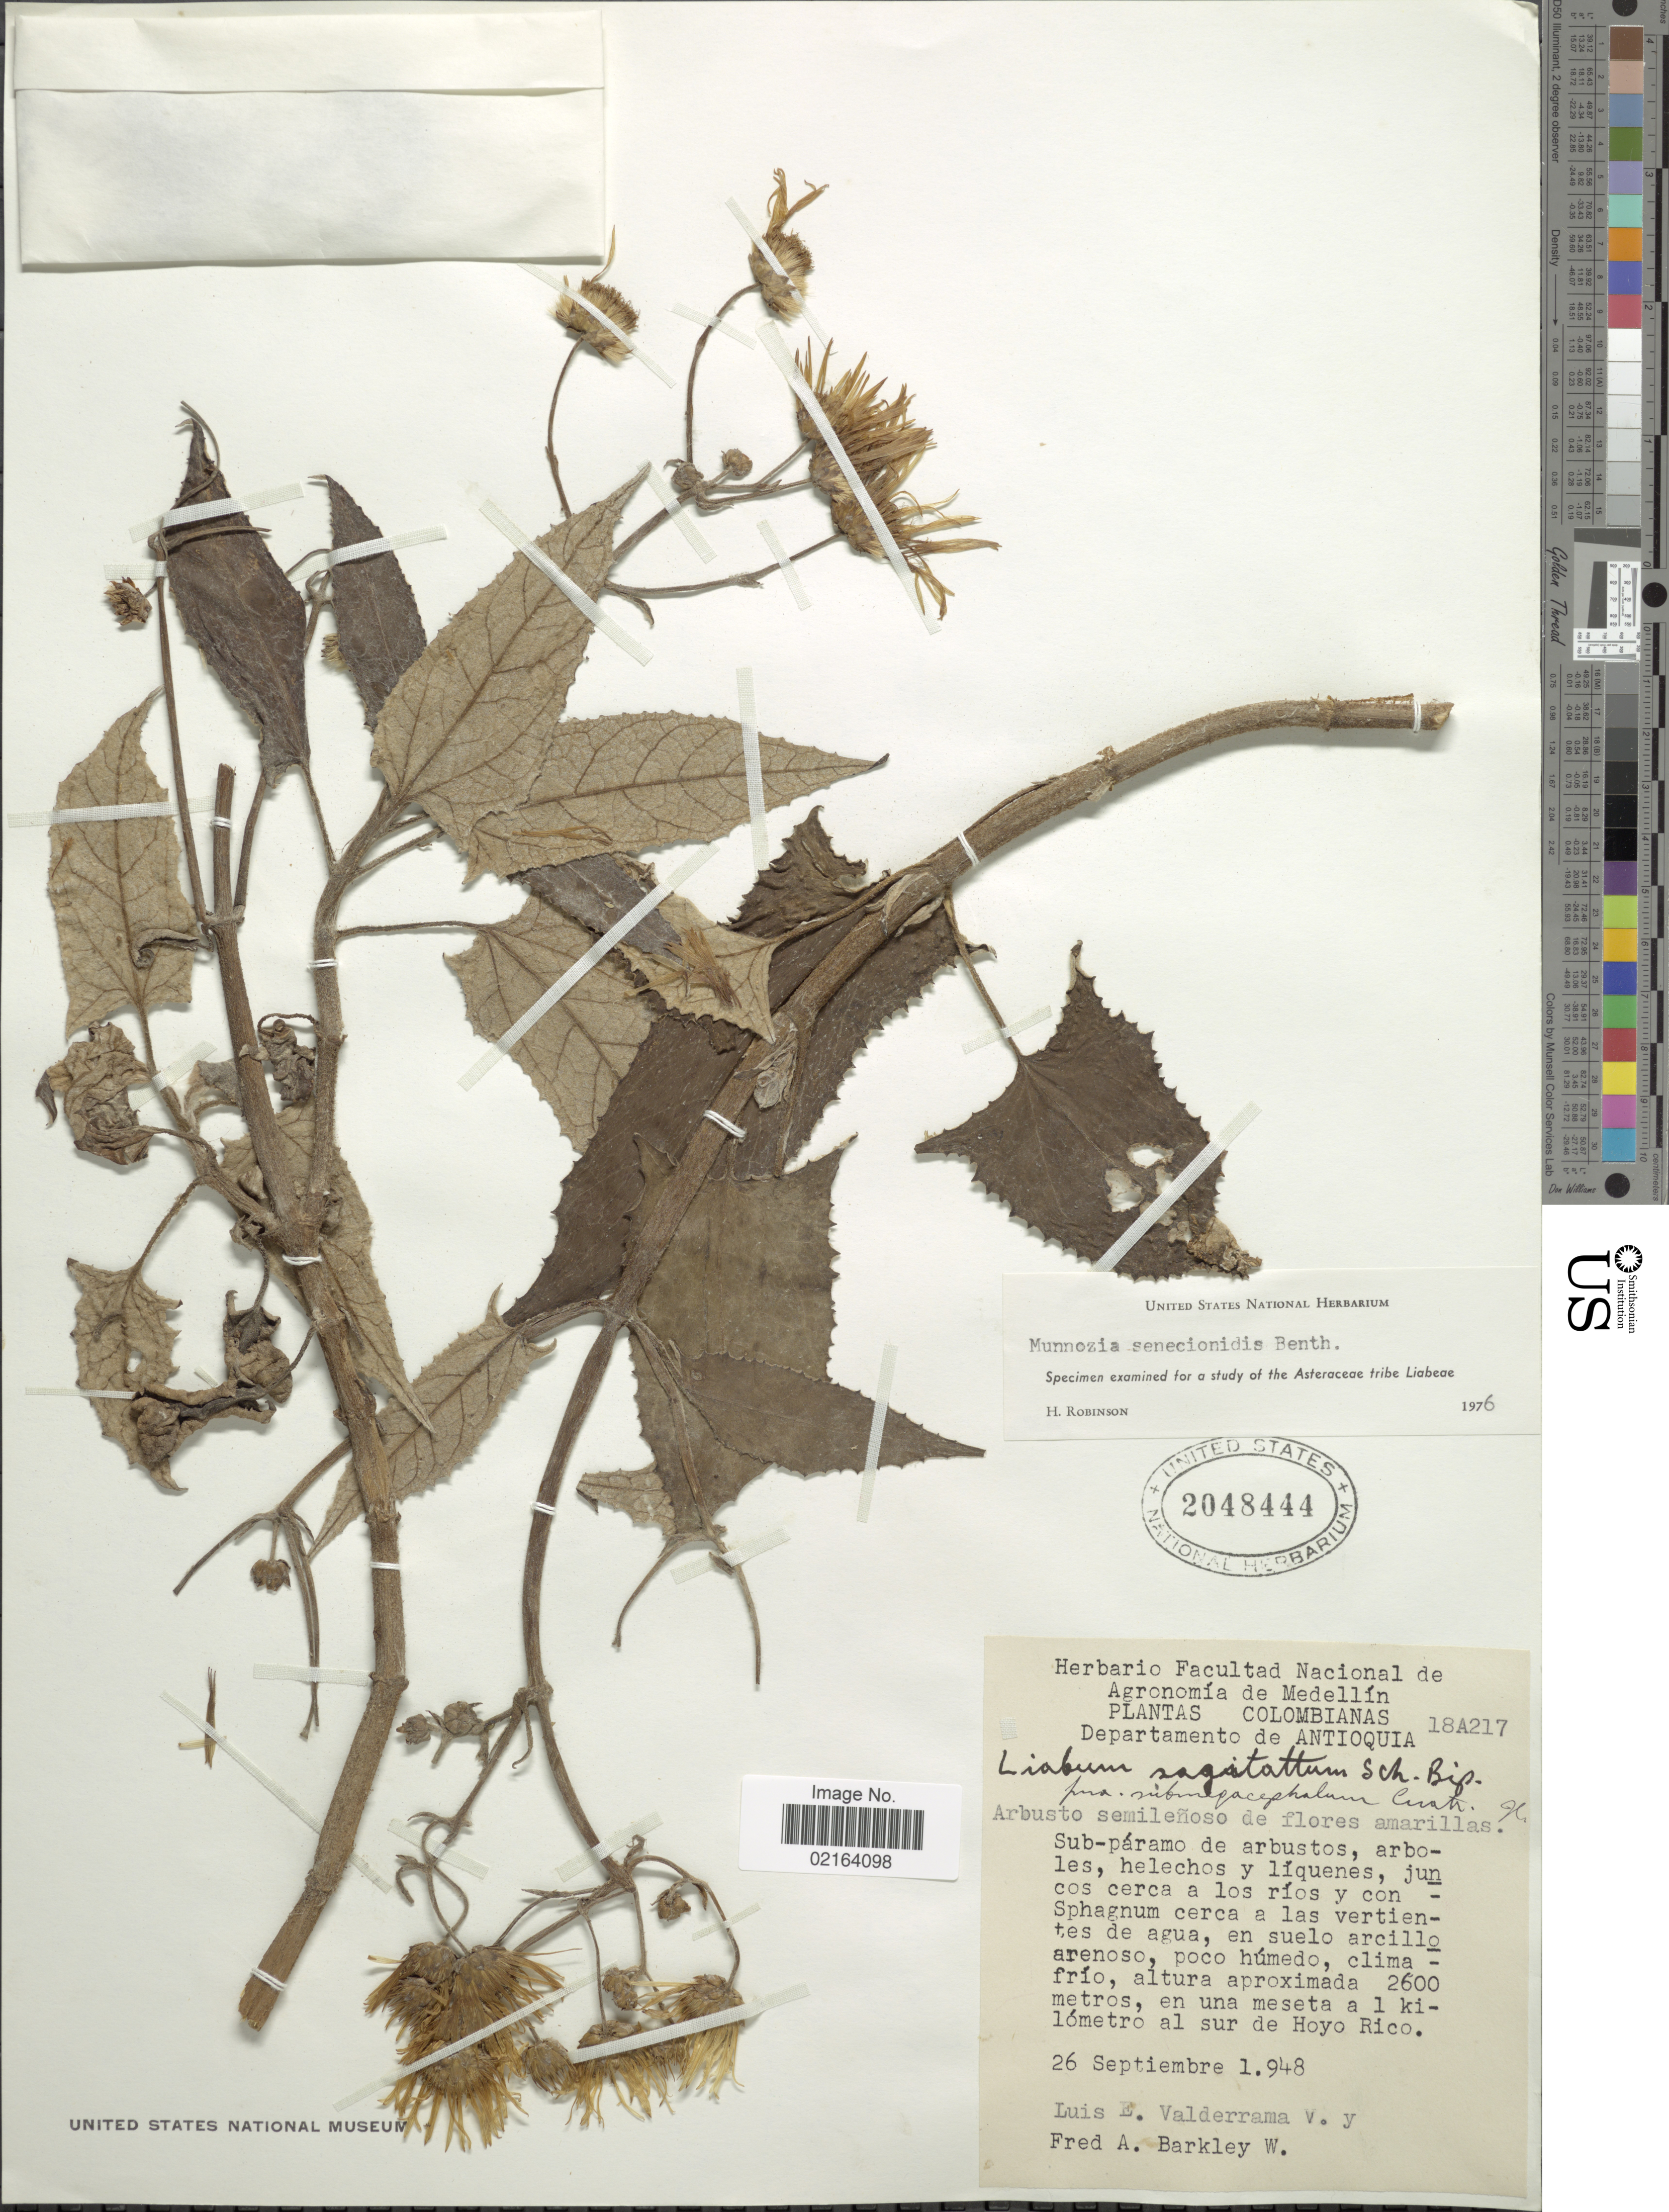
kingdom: Plantae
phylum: Tracheophyta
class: Magnoliopsida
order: Asterales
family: Asteraceae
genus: Munnozia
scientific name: Munnozia senecionidis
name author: Benth.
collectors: L. E. Valderrama V. & F. A. Barkley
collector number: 18A217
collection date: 1948-09-26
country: Colombia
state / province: Antioquia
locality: Departamento de Antioquia, en una meseta a 1 kilometro al sur de Hoyo Rico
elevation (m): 792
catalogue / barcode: US 2048444